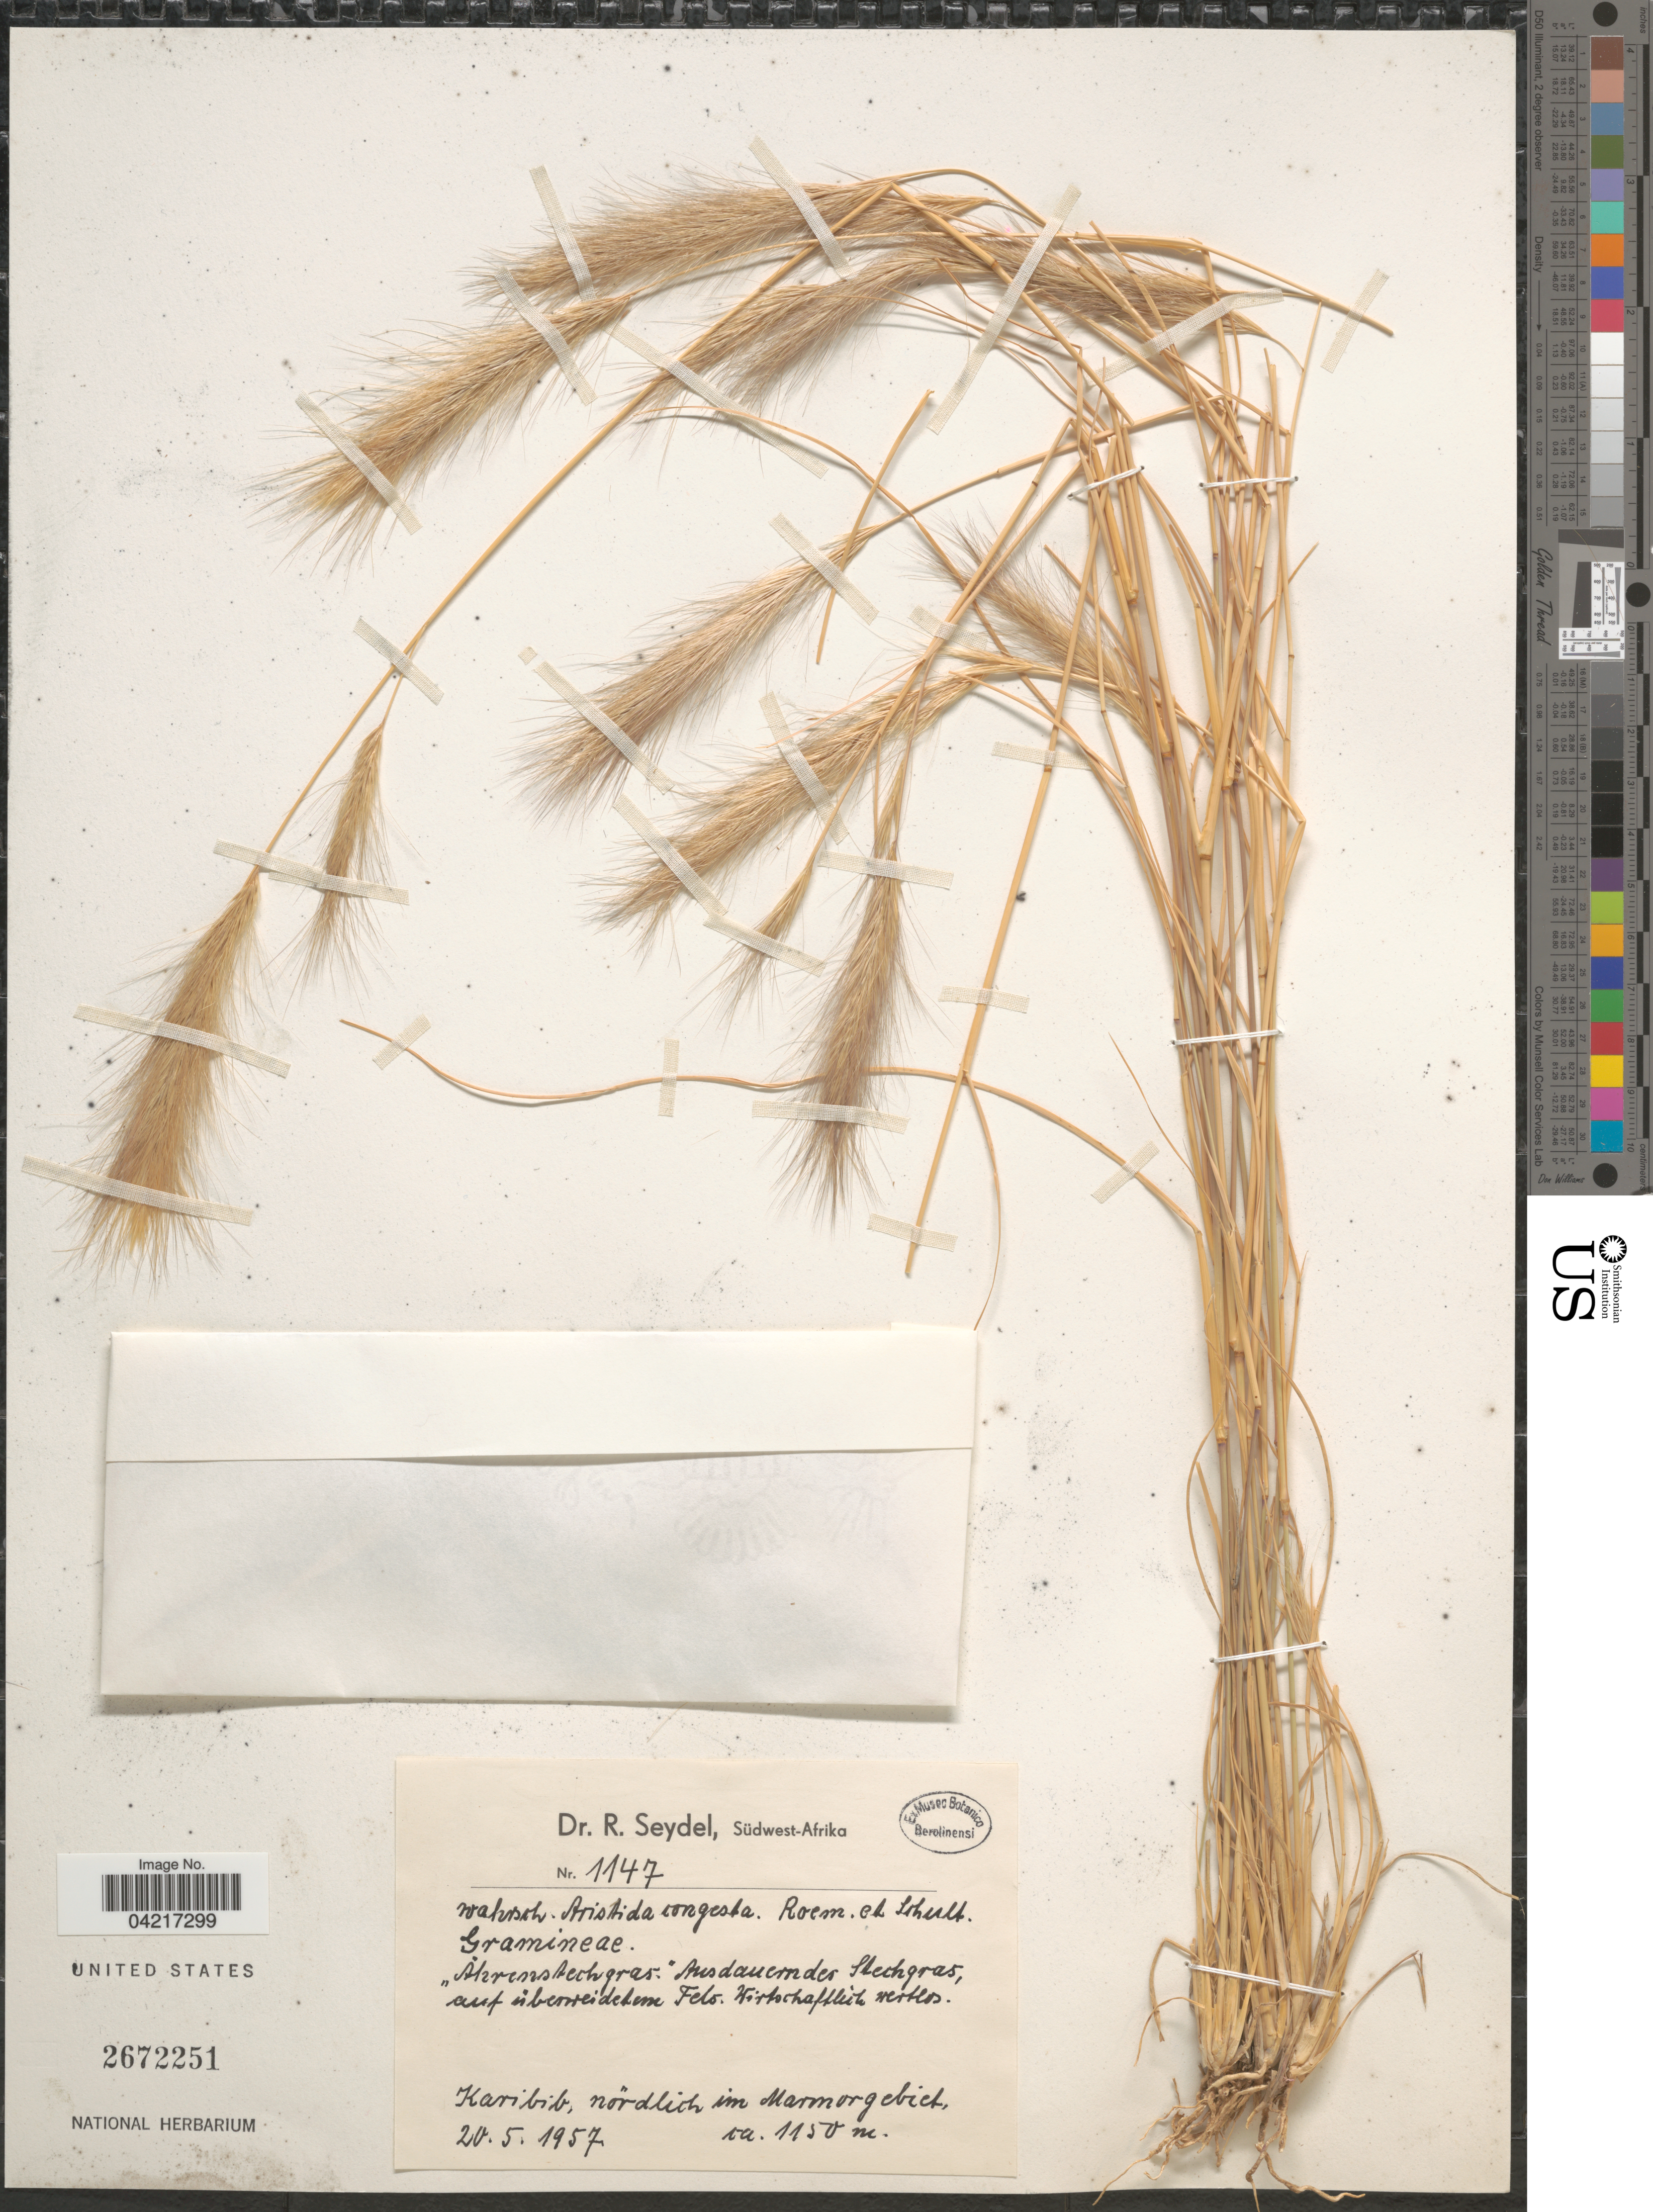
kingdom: Plantae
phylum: Tracheophyta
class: Liliopsida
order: Poales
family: Poaceae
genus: Aristida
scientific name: Aristida congesta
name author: Roem. & Schult.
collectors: R. Seydel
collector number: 1147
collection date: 1957-05-20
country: Namibia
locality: Südwest-Afrika. Karibib, nördlich im Marmergebiet.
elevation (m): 1150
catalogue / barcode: US 2672251